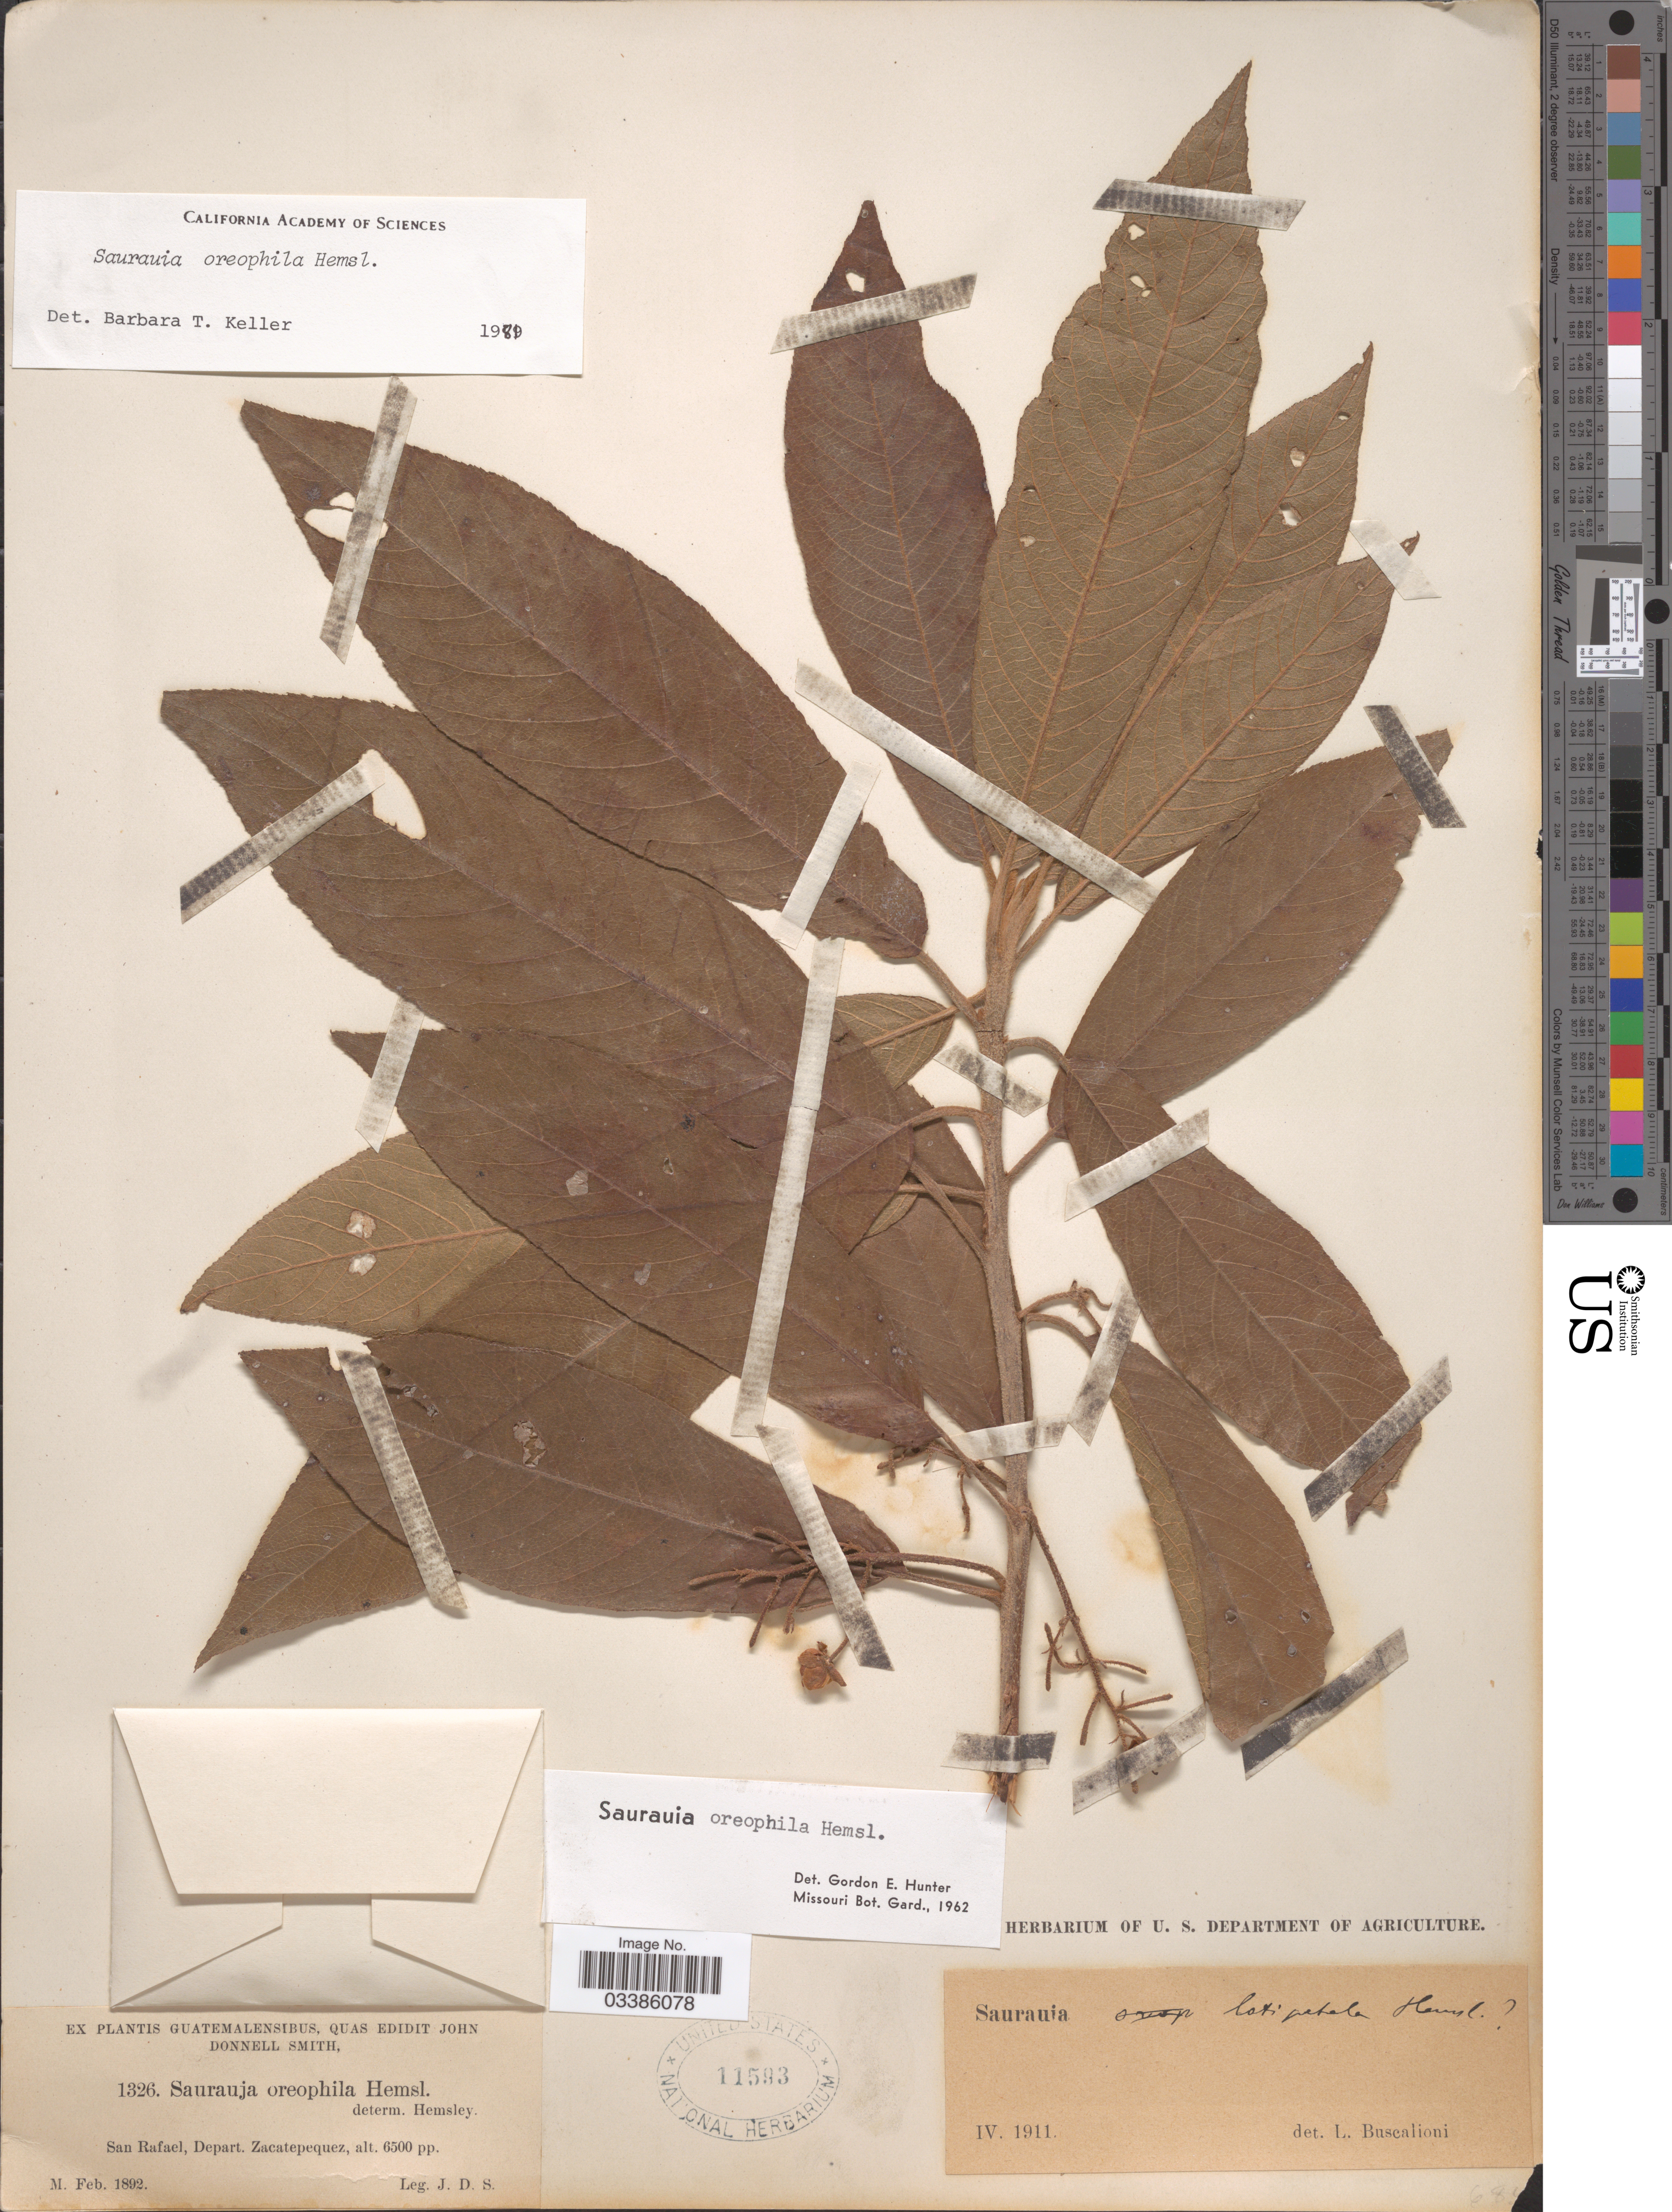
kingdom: Plantae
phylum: Tracheophyta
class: Magnoliopsida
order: Ericales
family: Actinidiaceae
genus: Saurauia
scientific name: Saurauia oreophila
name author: Hemsl.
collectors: J. Smith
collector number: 1326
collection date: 1892-02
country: Guatemala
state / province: Sacatepéquez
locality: San Rafael, Depart. Zacatepequez.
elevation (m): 1981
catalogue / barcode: US 11593